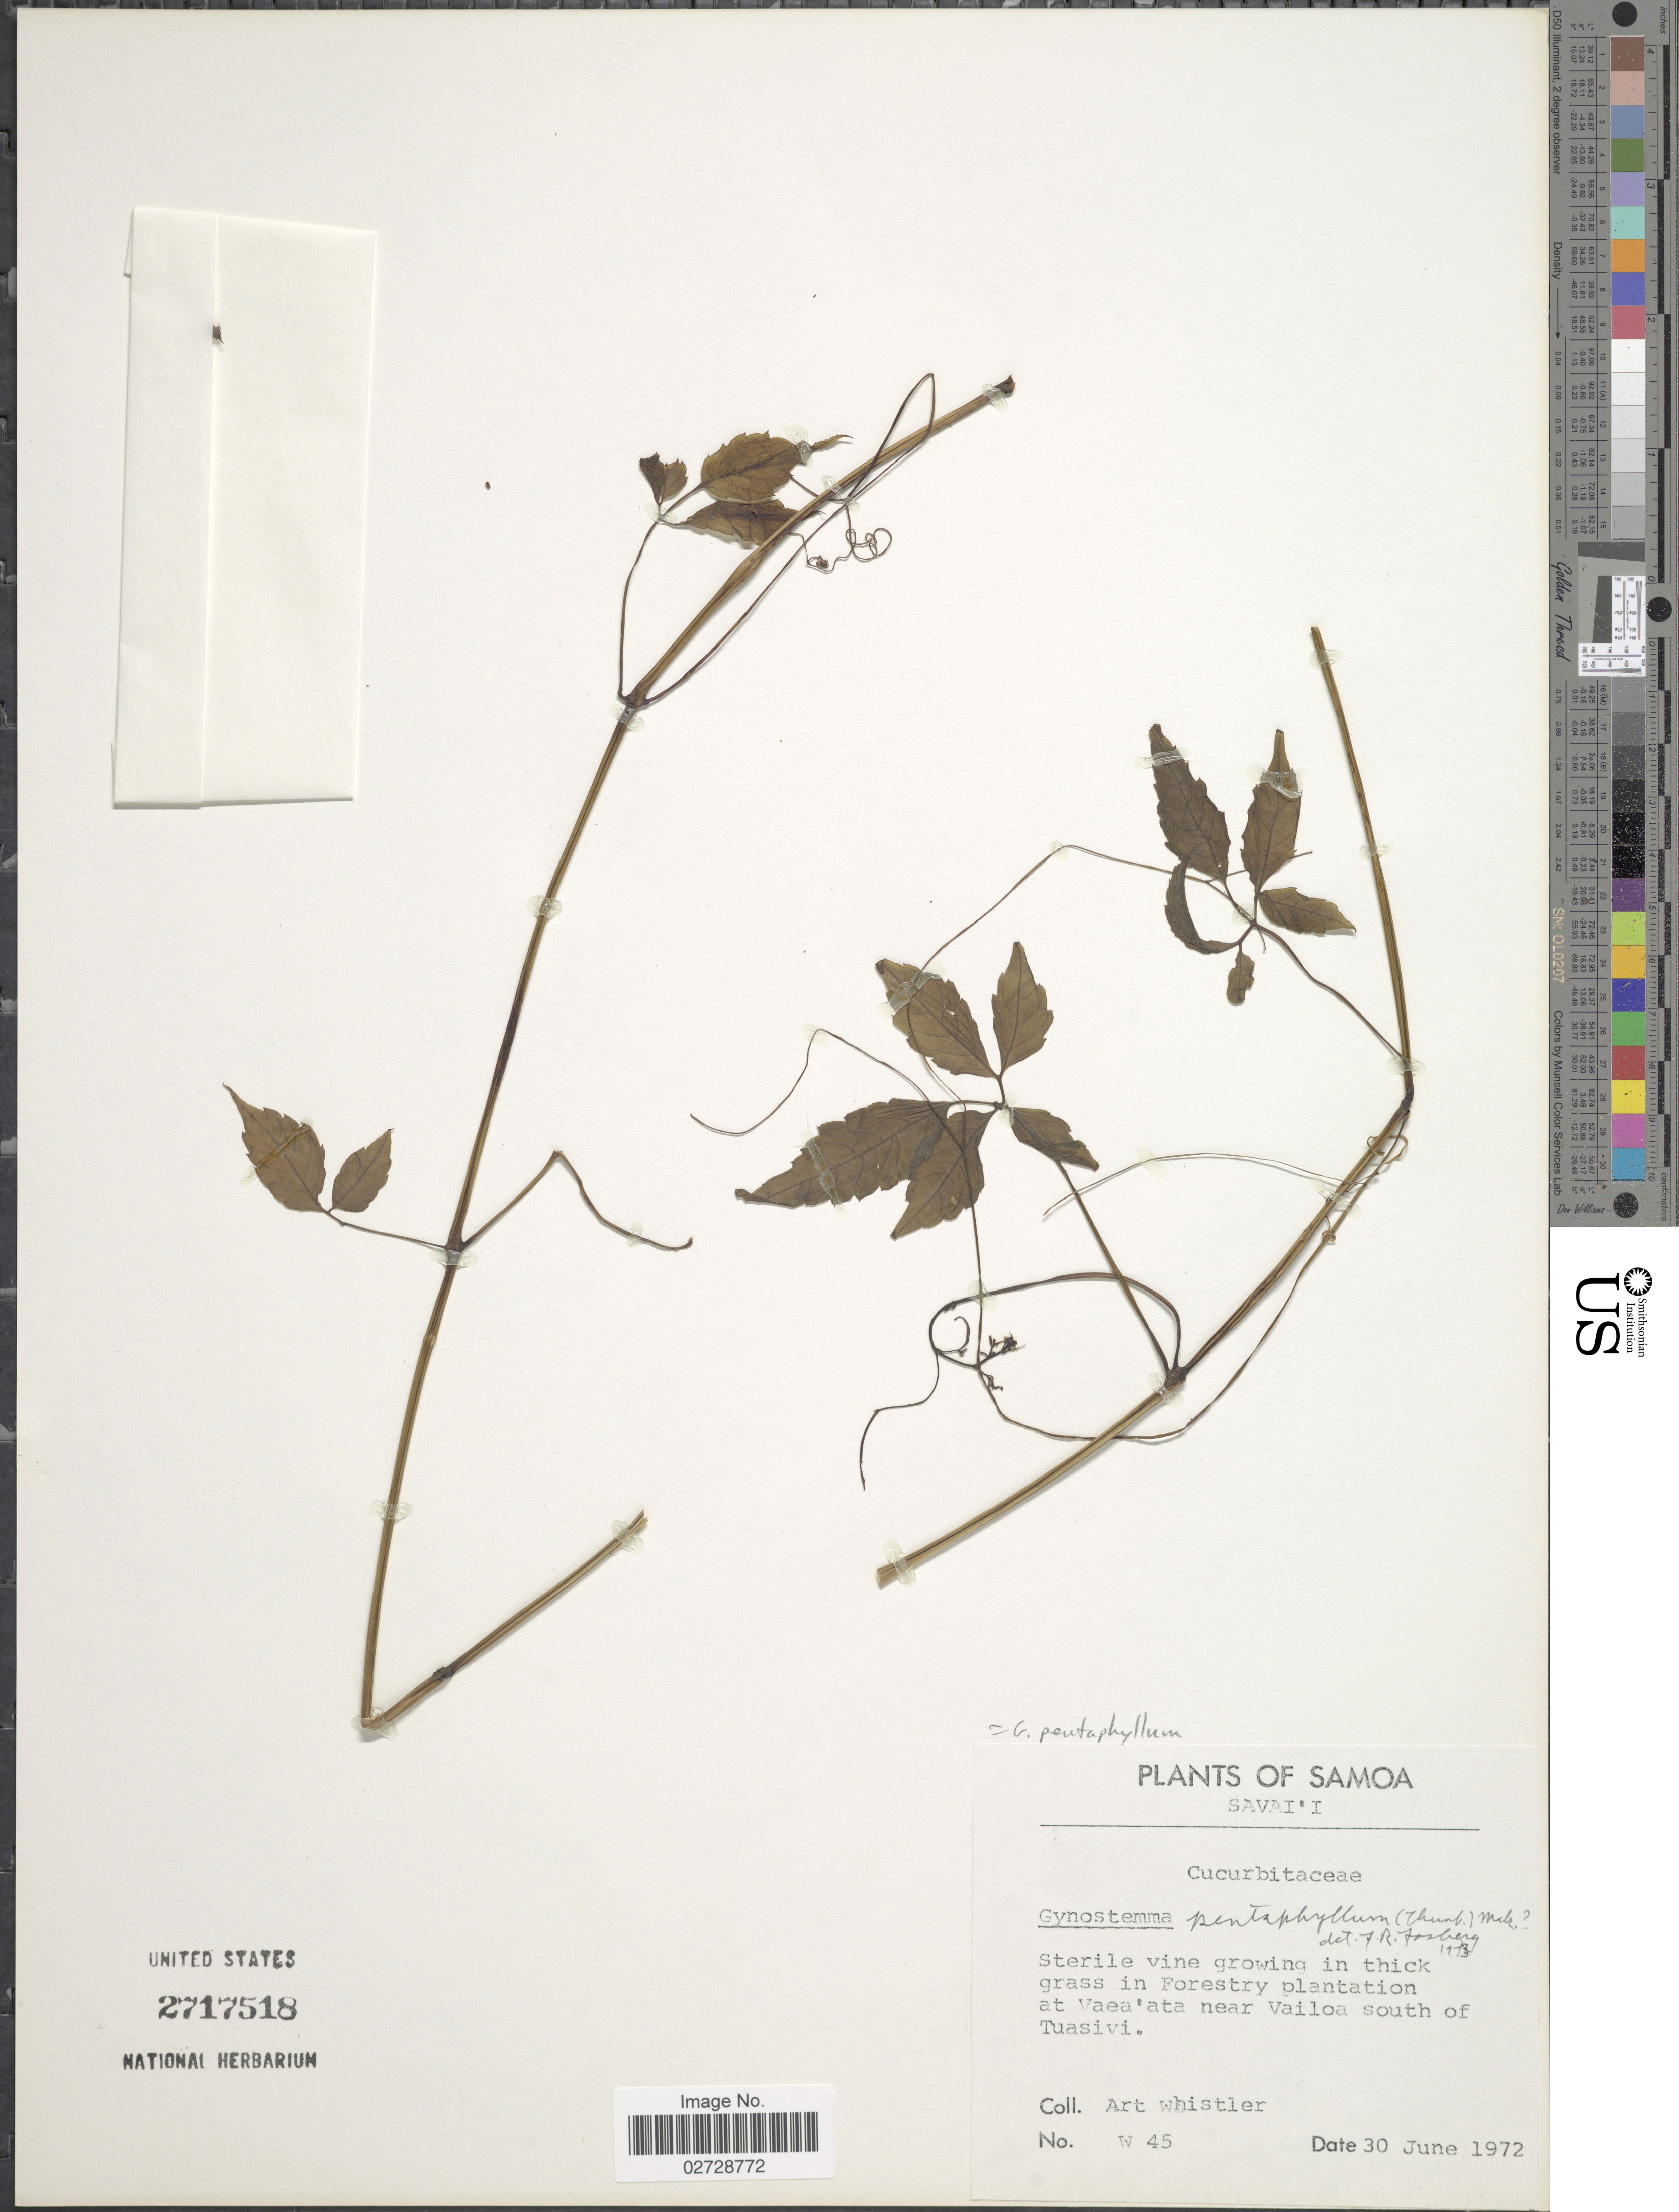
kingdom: Plantae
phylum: Tracheophyta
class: Magnoliopsida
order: Cucurbitales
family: Cucurbitaceae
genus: Gynostemma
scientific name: Gynostemma pentaphyllum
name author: (Thunb.) Makino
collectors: A. Whistler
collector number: W 45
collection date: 1972-06-30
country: Samoa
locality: Samoa. Savai'i. In Forestry plantation at Vaea'ata near Vailoa south of Tuasivi.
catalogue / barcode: US 2717518